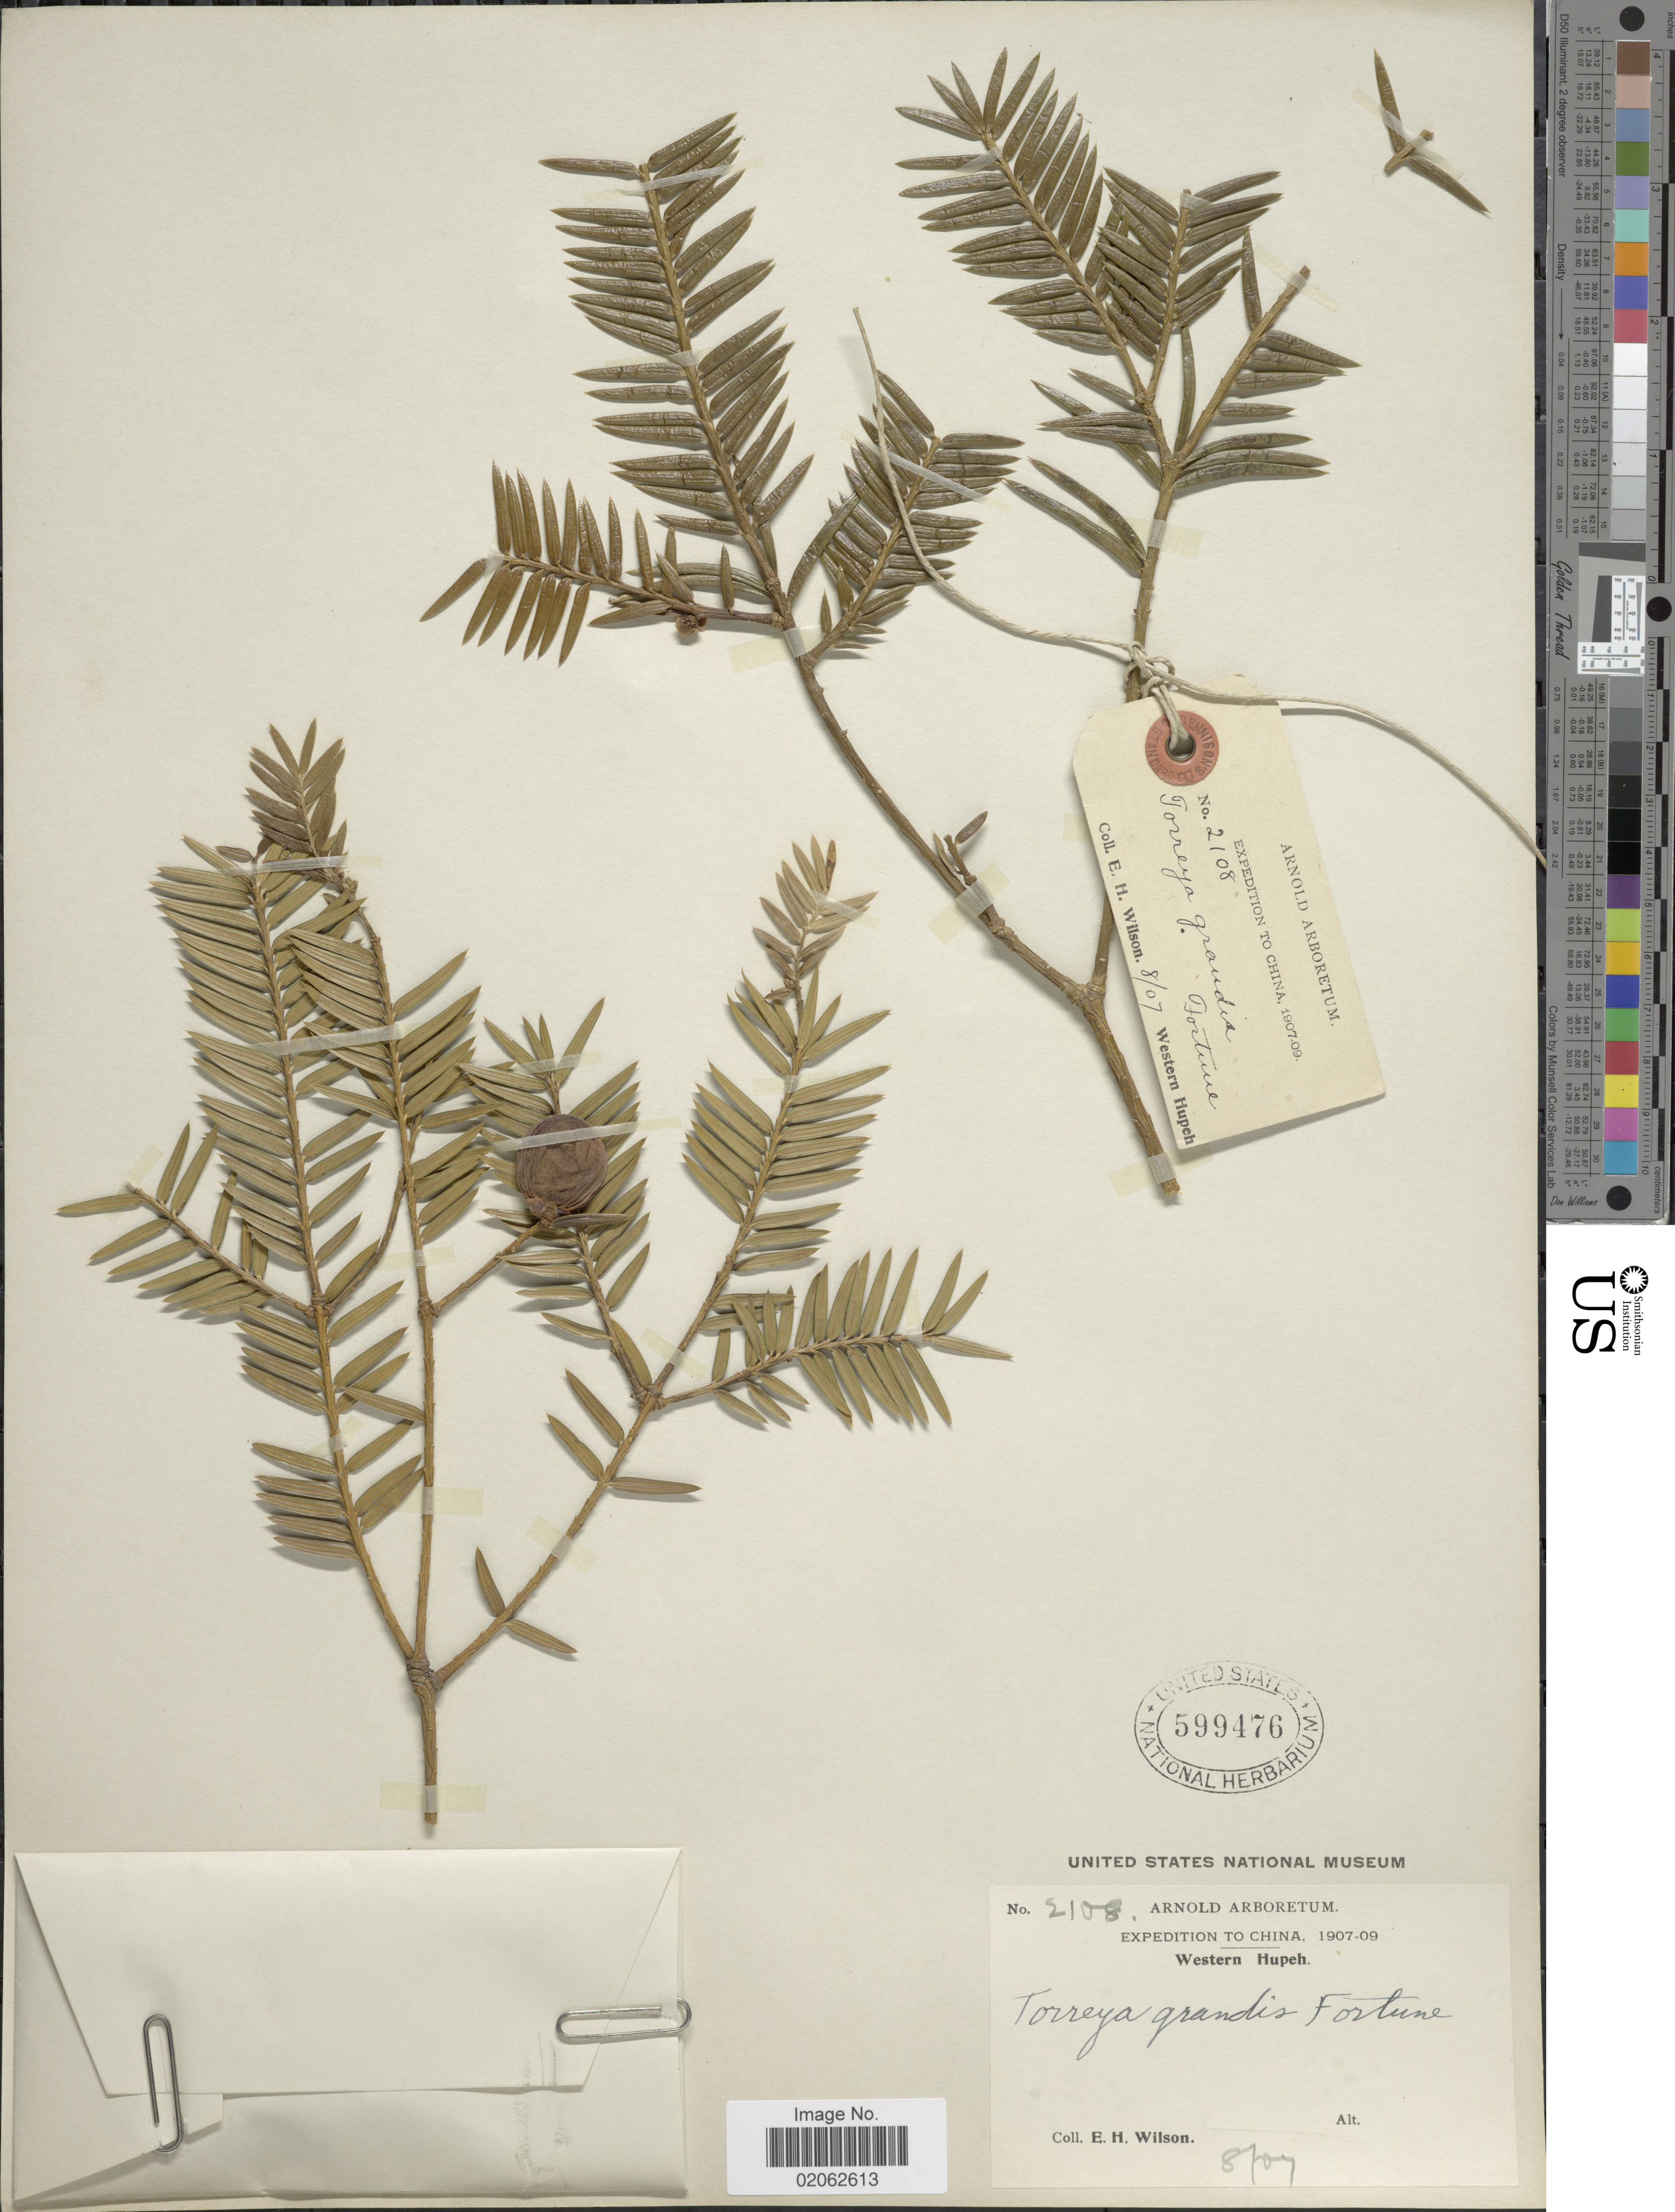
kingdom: Plantae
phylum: Tracheophyta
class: Pinopsida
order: Pinales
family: Taxaceae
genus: Torreya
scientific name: Torreya grandis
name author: Fortune ex Lindl.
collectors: E. Wilson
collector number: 2108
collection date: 1907-08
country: China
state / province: Hubei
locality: Western Hupeh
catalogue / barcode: US 599476